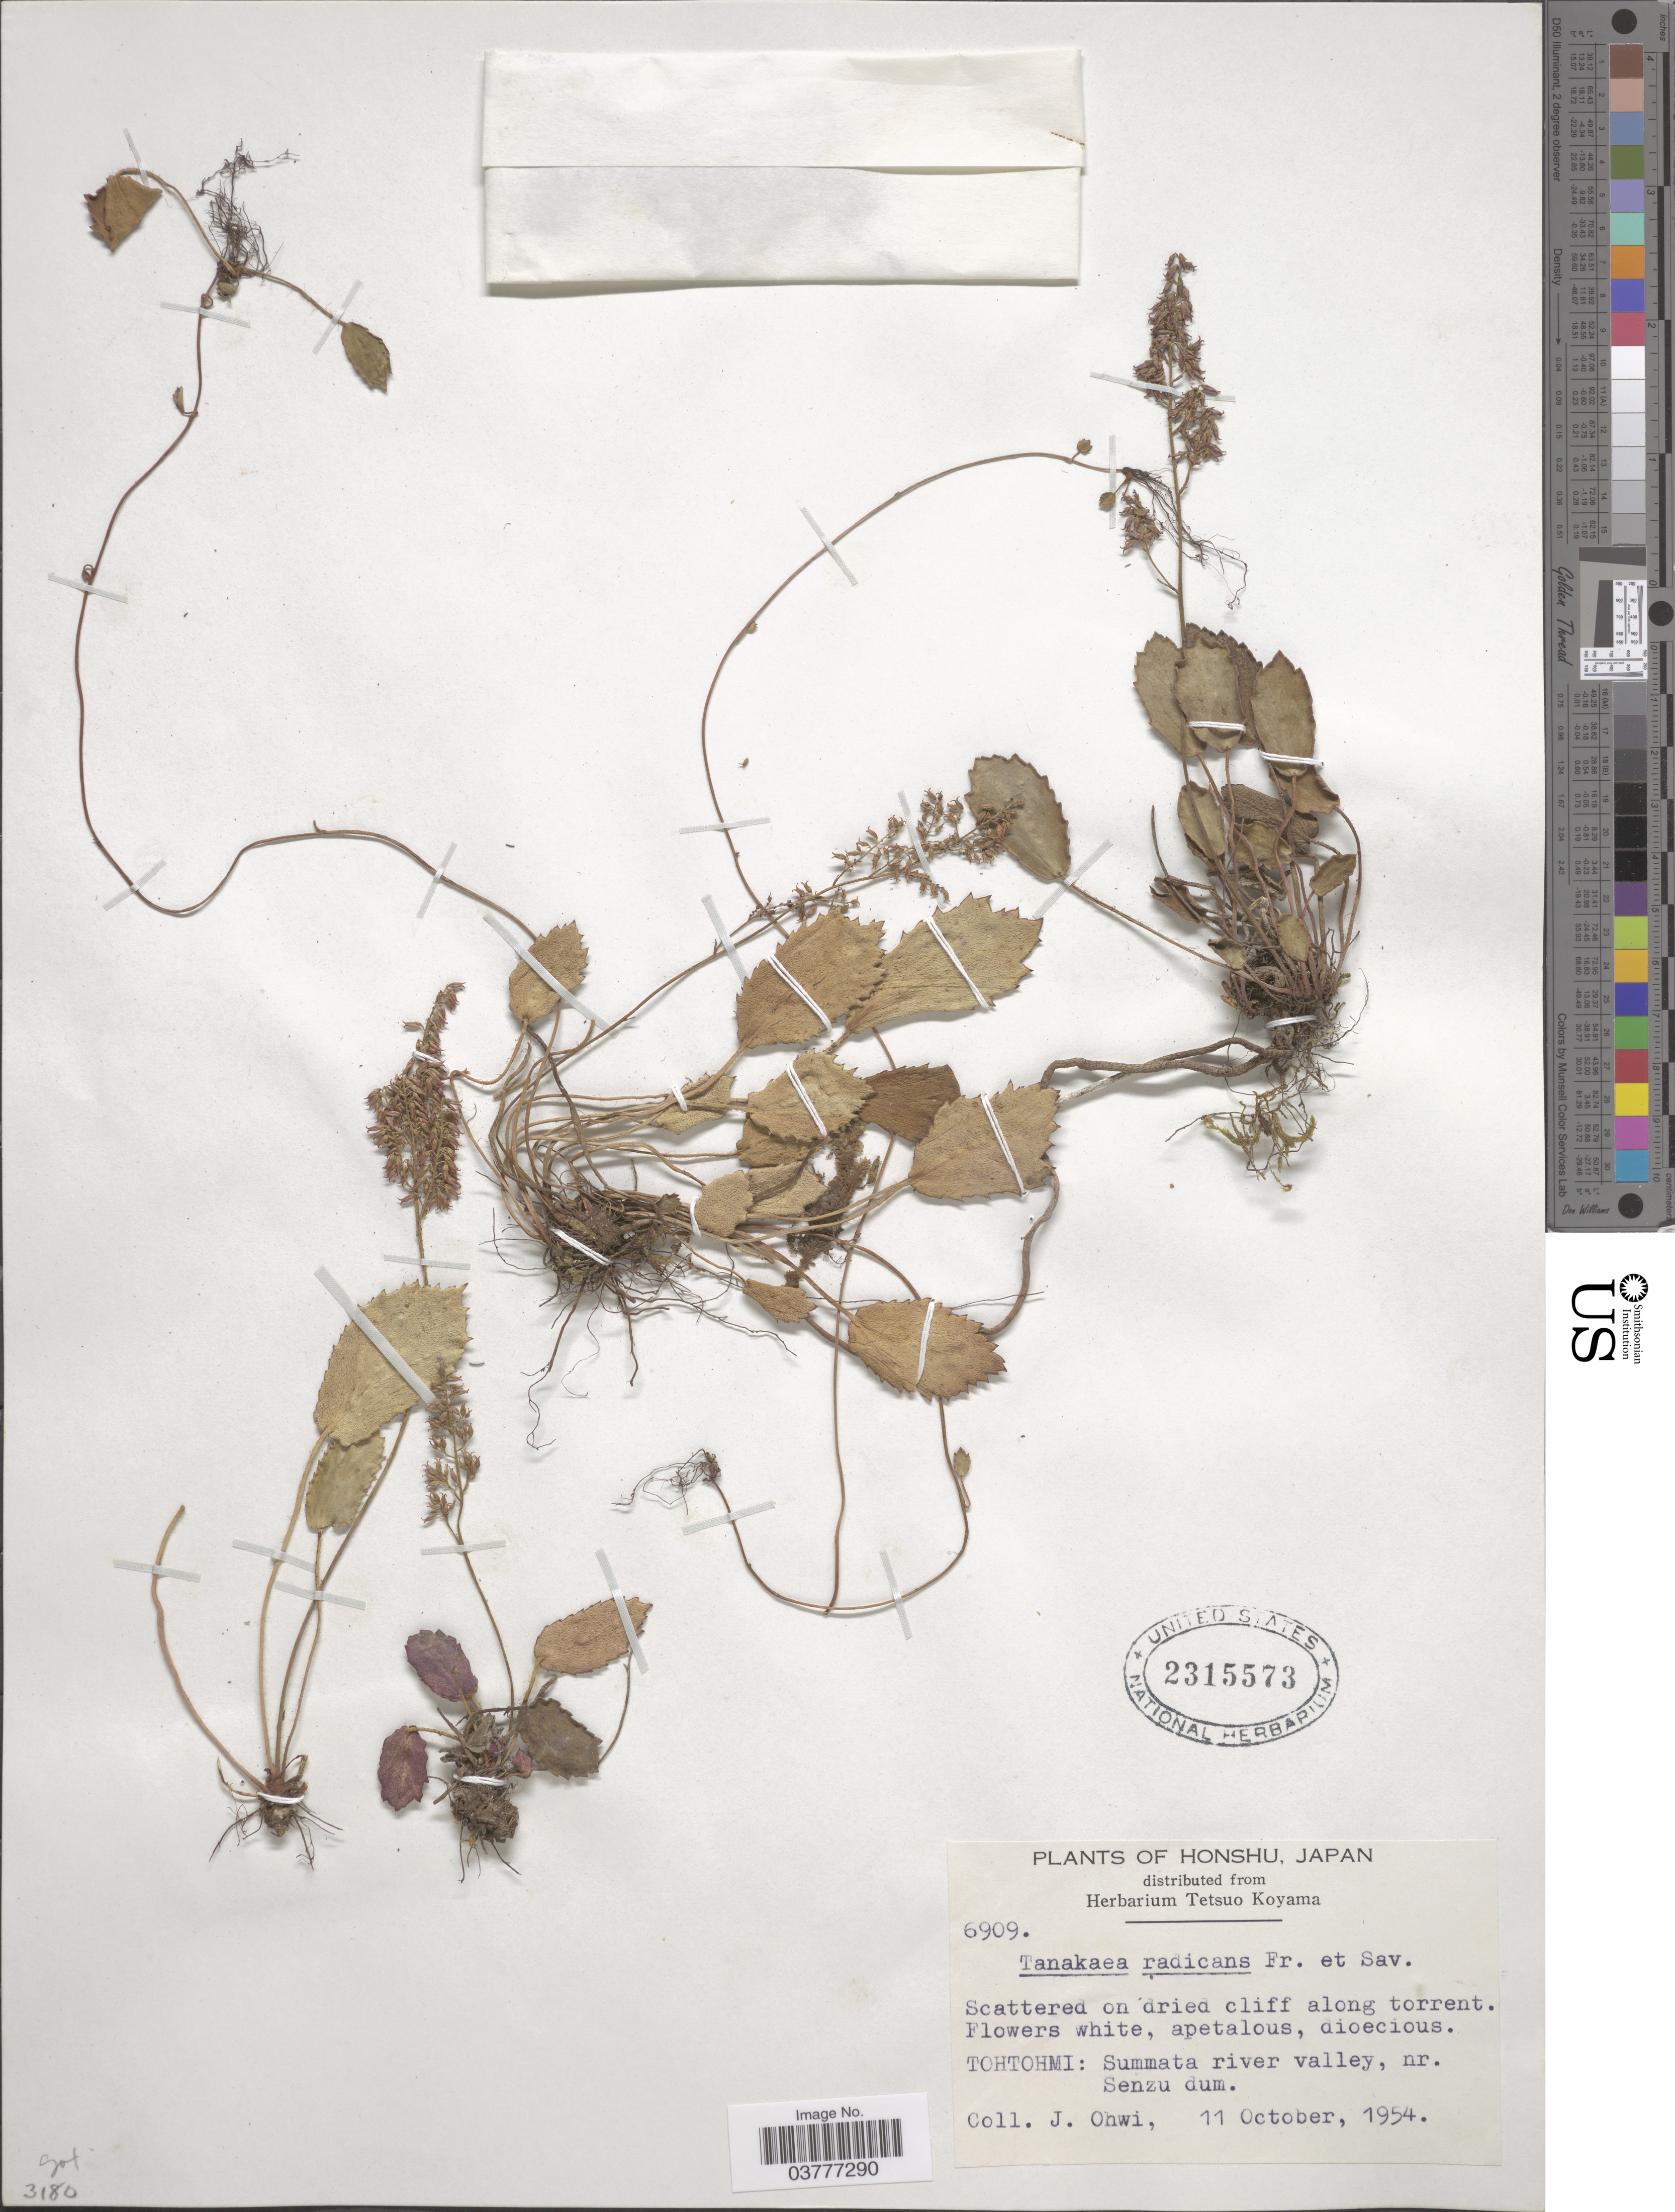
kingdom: Plantae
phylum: Tracheophyta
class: Magnoliopsida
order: Saxifragales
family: Saxifragaceae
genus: Tanakaea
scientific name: Tanakaea radicans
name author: Franch. & Sav.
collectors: J. Ohwi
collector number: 6909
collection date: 1954-10-11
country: Japan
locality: Honshu. Tohtohmi: Summata river valley, nr. Senzu dum.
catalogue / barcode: US 2315573